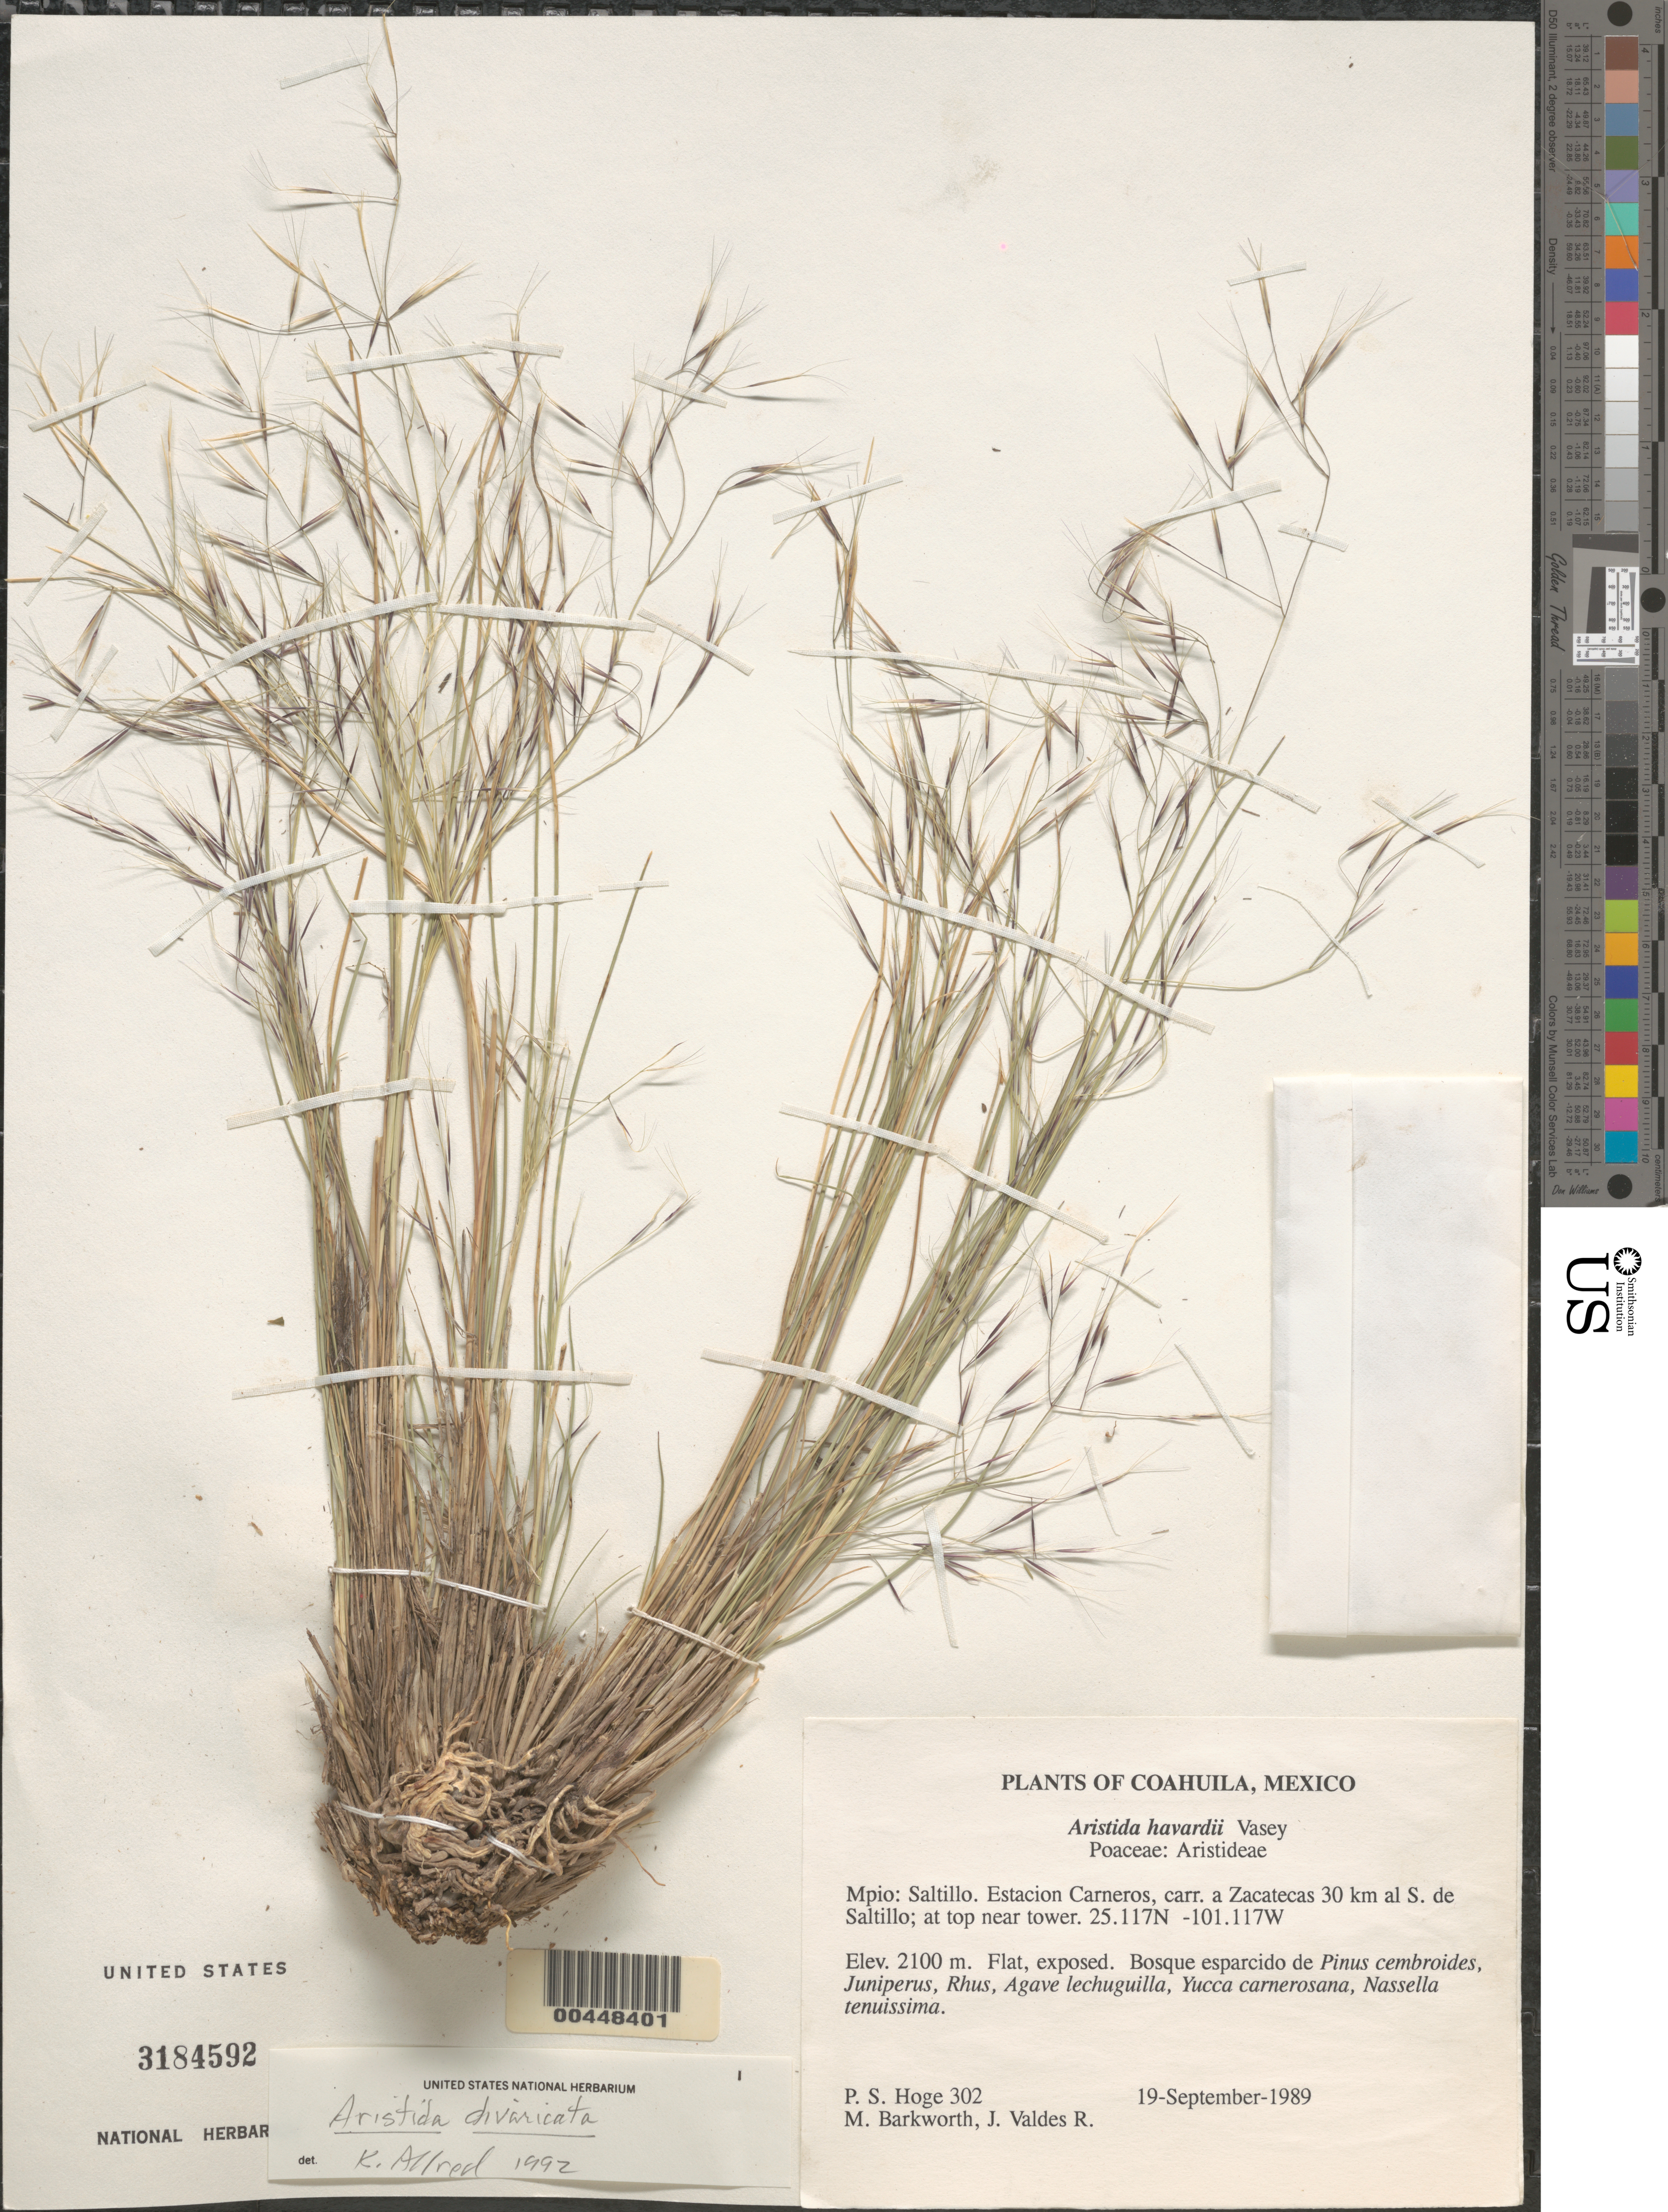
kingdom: Plantae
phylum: Tracheophyta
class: Liliopsida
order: Poales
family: Poaceae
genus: Aristida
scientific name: Aristida divaricata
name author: Humb. & Bonpl. ex Willd.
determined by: Allred, K.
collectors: P. S. Hoge, M. E. Barkworth & J. Valdés-Reyna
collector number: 302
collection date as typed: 19 Sep 1989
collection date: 1989-09-19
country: Mexico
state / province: Coahuila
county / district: Saltillo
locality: Estacion Carneros, carr. a Zacatecas 30 km al S de Saltillo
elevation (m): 2100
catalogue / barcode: US 3184592